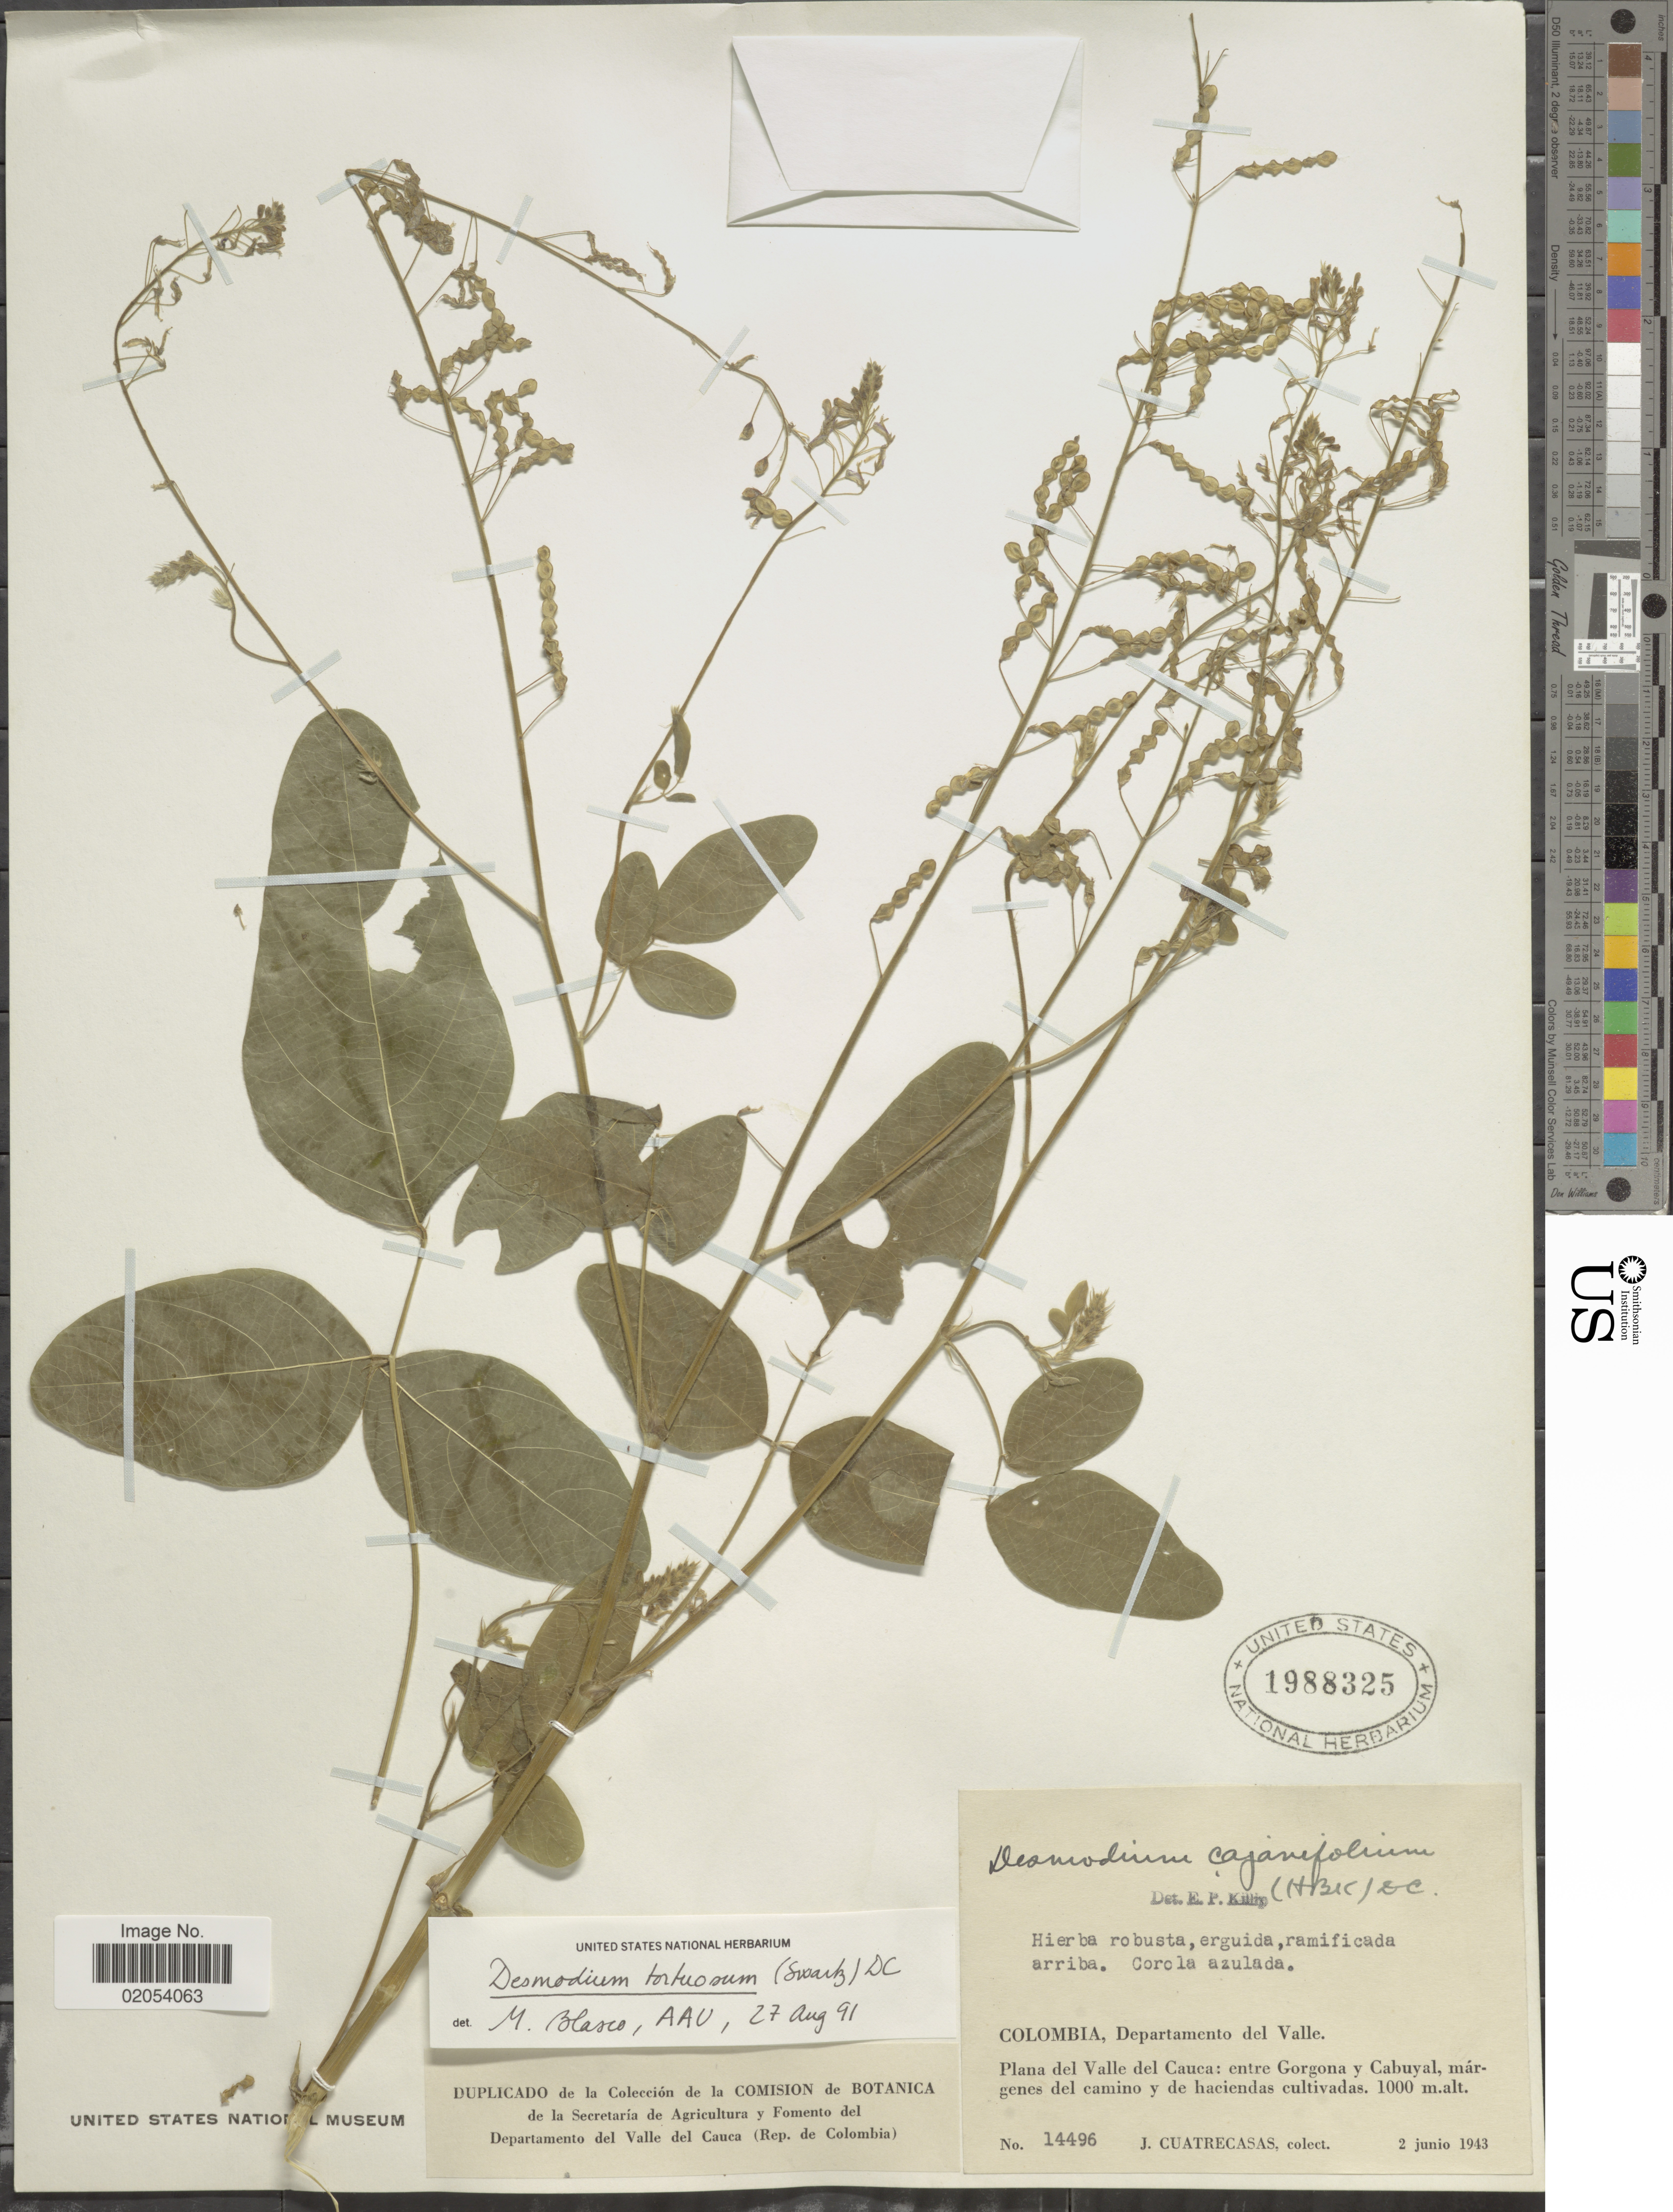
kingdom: Plantae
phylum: Tracheophyta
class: Magnoliopsida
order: Fabales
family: Fabaceae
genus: Desmodium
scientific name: Desmodium tortuosum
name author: (Sw.) DC.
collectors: J. Cuatrecasas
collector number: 14496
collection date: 1943-06-02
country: Colombia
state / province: Valle del Cauca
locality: Departamento del Valle. Plana del Valle del Cauca: entre Gorgona y Cabuyal, margense del camino y de haciendas cultivadas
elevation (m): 1000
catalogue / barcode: US 1988325